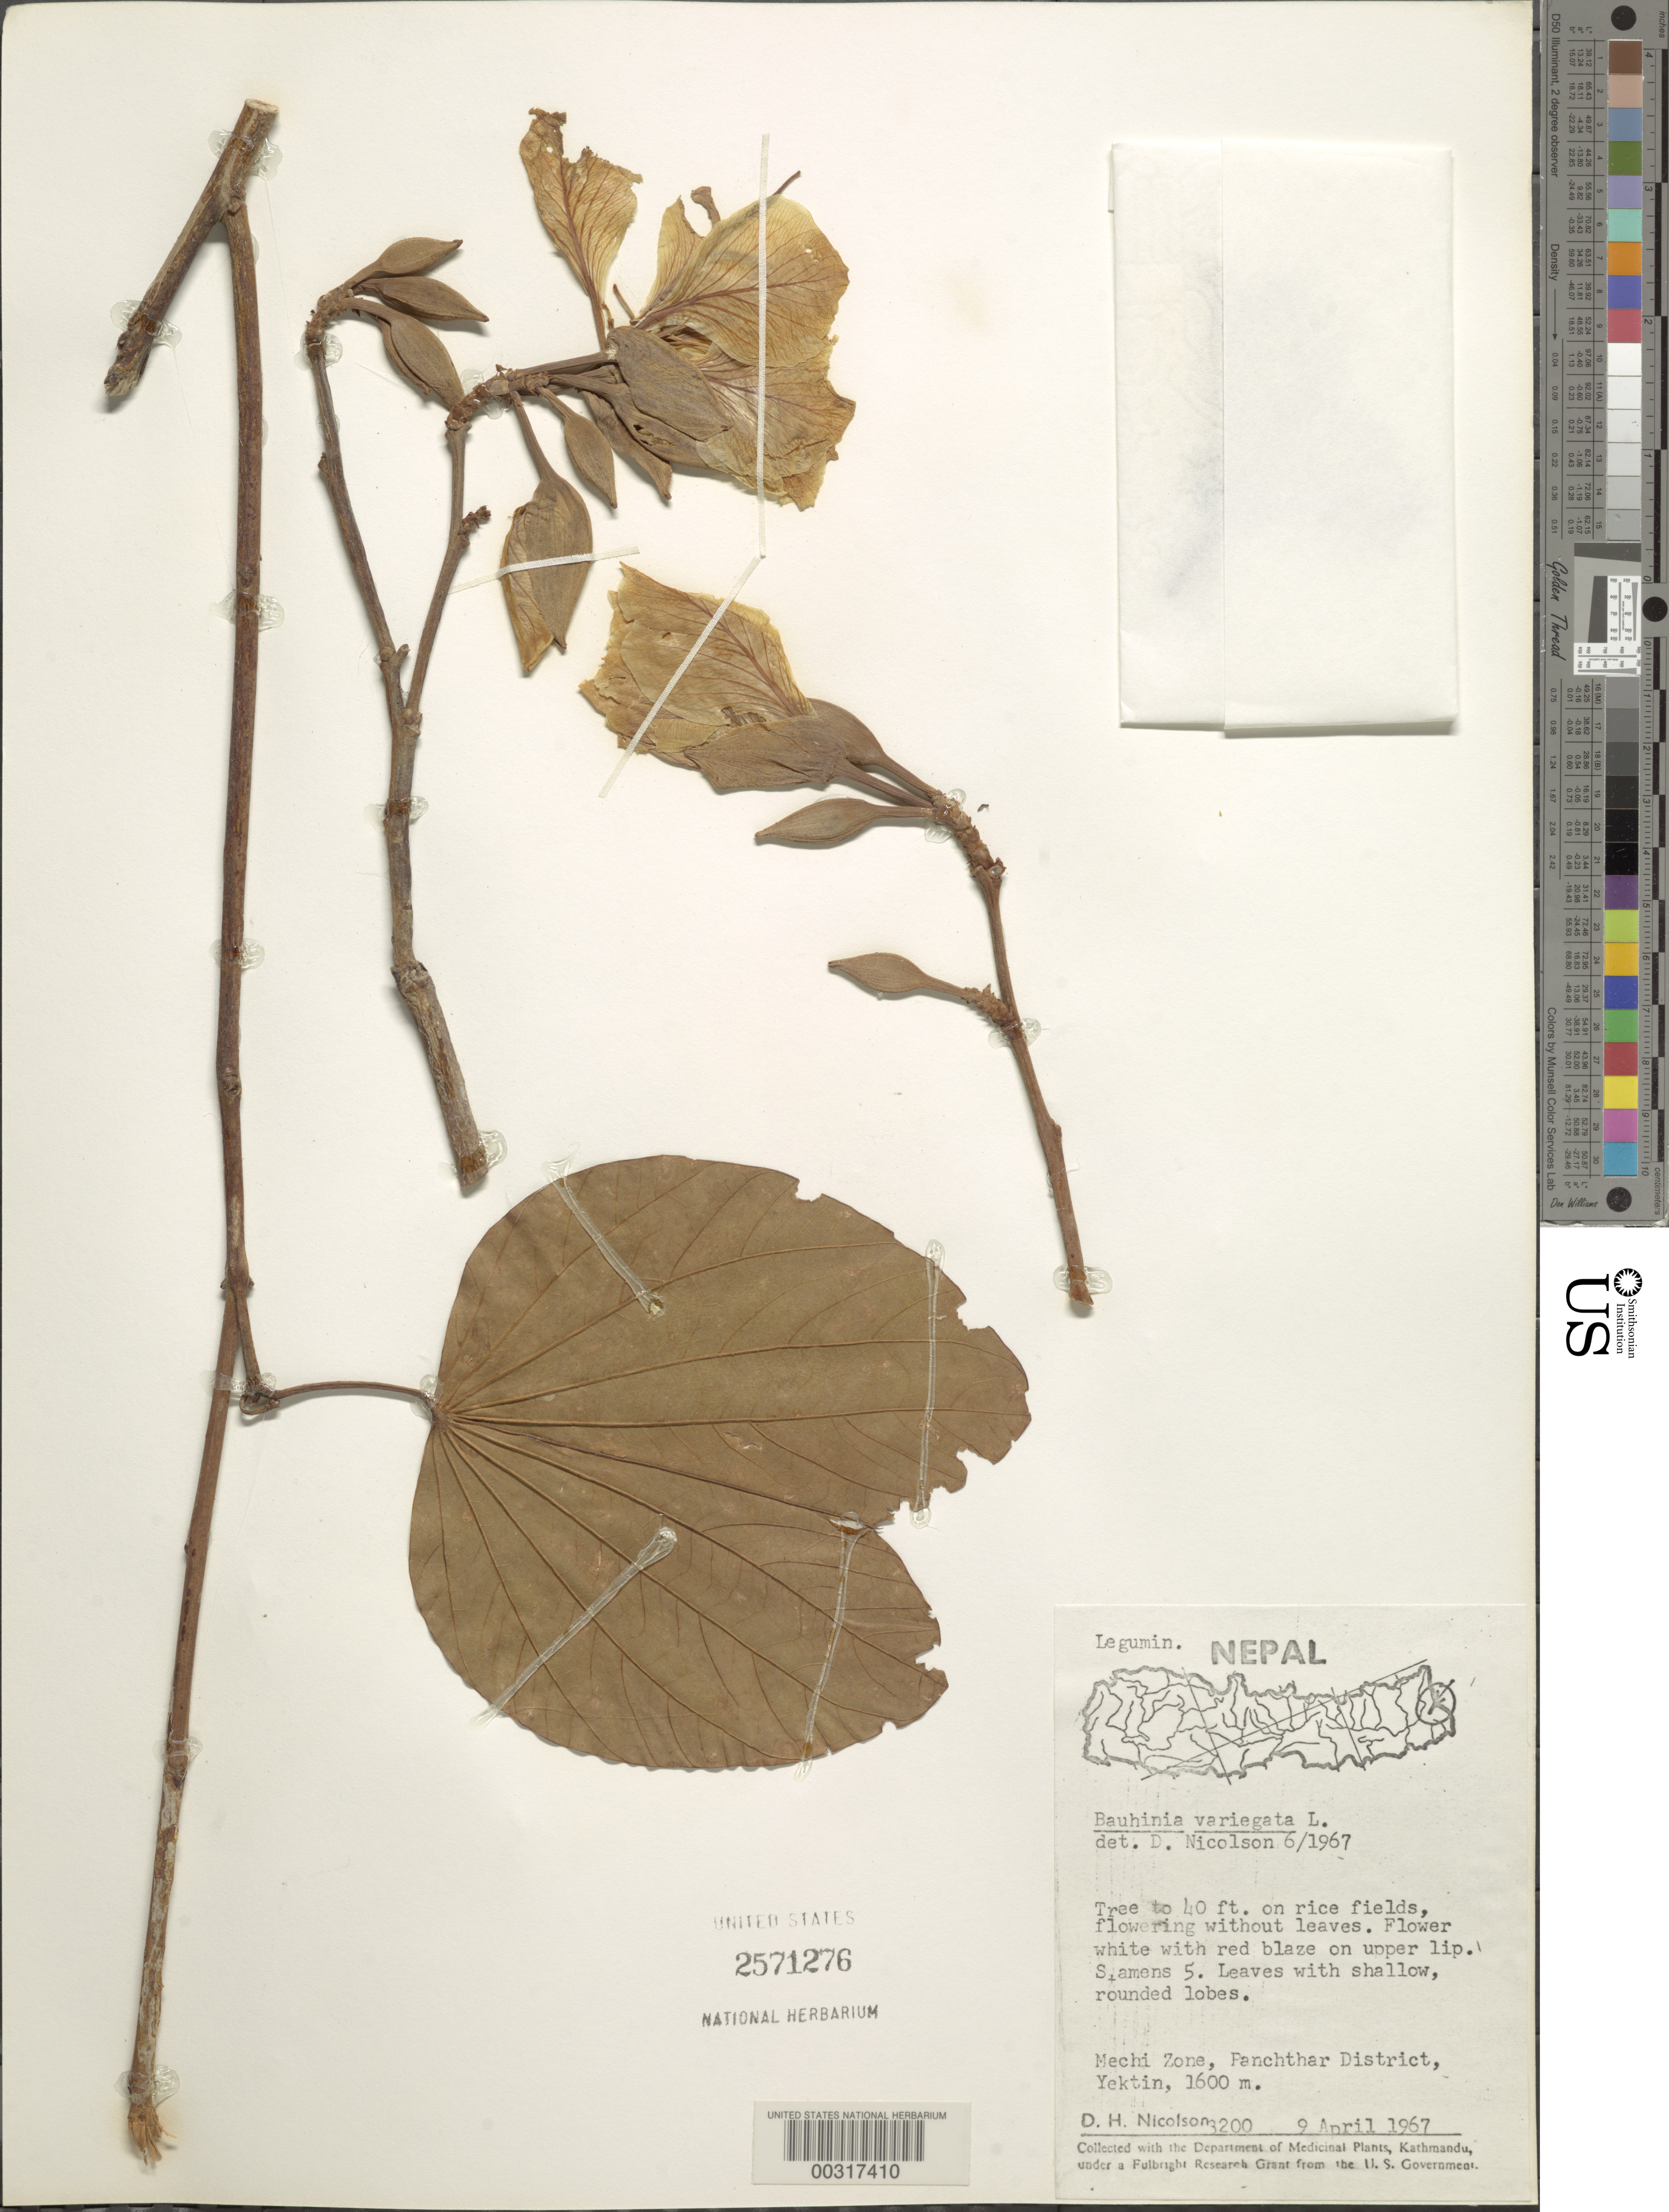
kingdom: Plantae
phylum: Tracheophyta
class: Magnoliopsida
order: Fabales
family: Fabaceae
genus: Phanera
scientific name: Phanera variegata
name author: (L.) Benth.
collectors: D. H. Nicolson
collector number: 3200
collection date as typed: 09 Apr 1967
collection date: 1967-04-09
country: Nepal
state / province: Mechi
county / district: Panchthar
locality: Yektin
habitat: On rice fields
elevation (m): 1600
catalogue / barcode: US 2571276